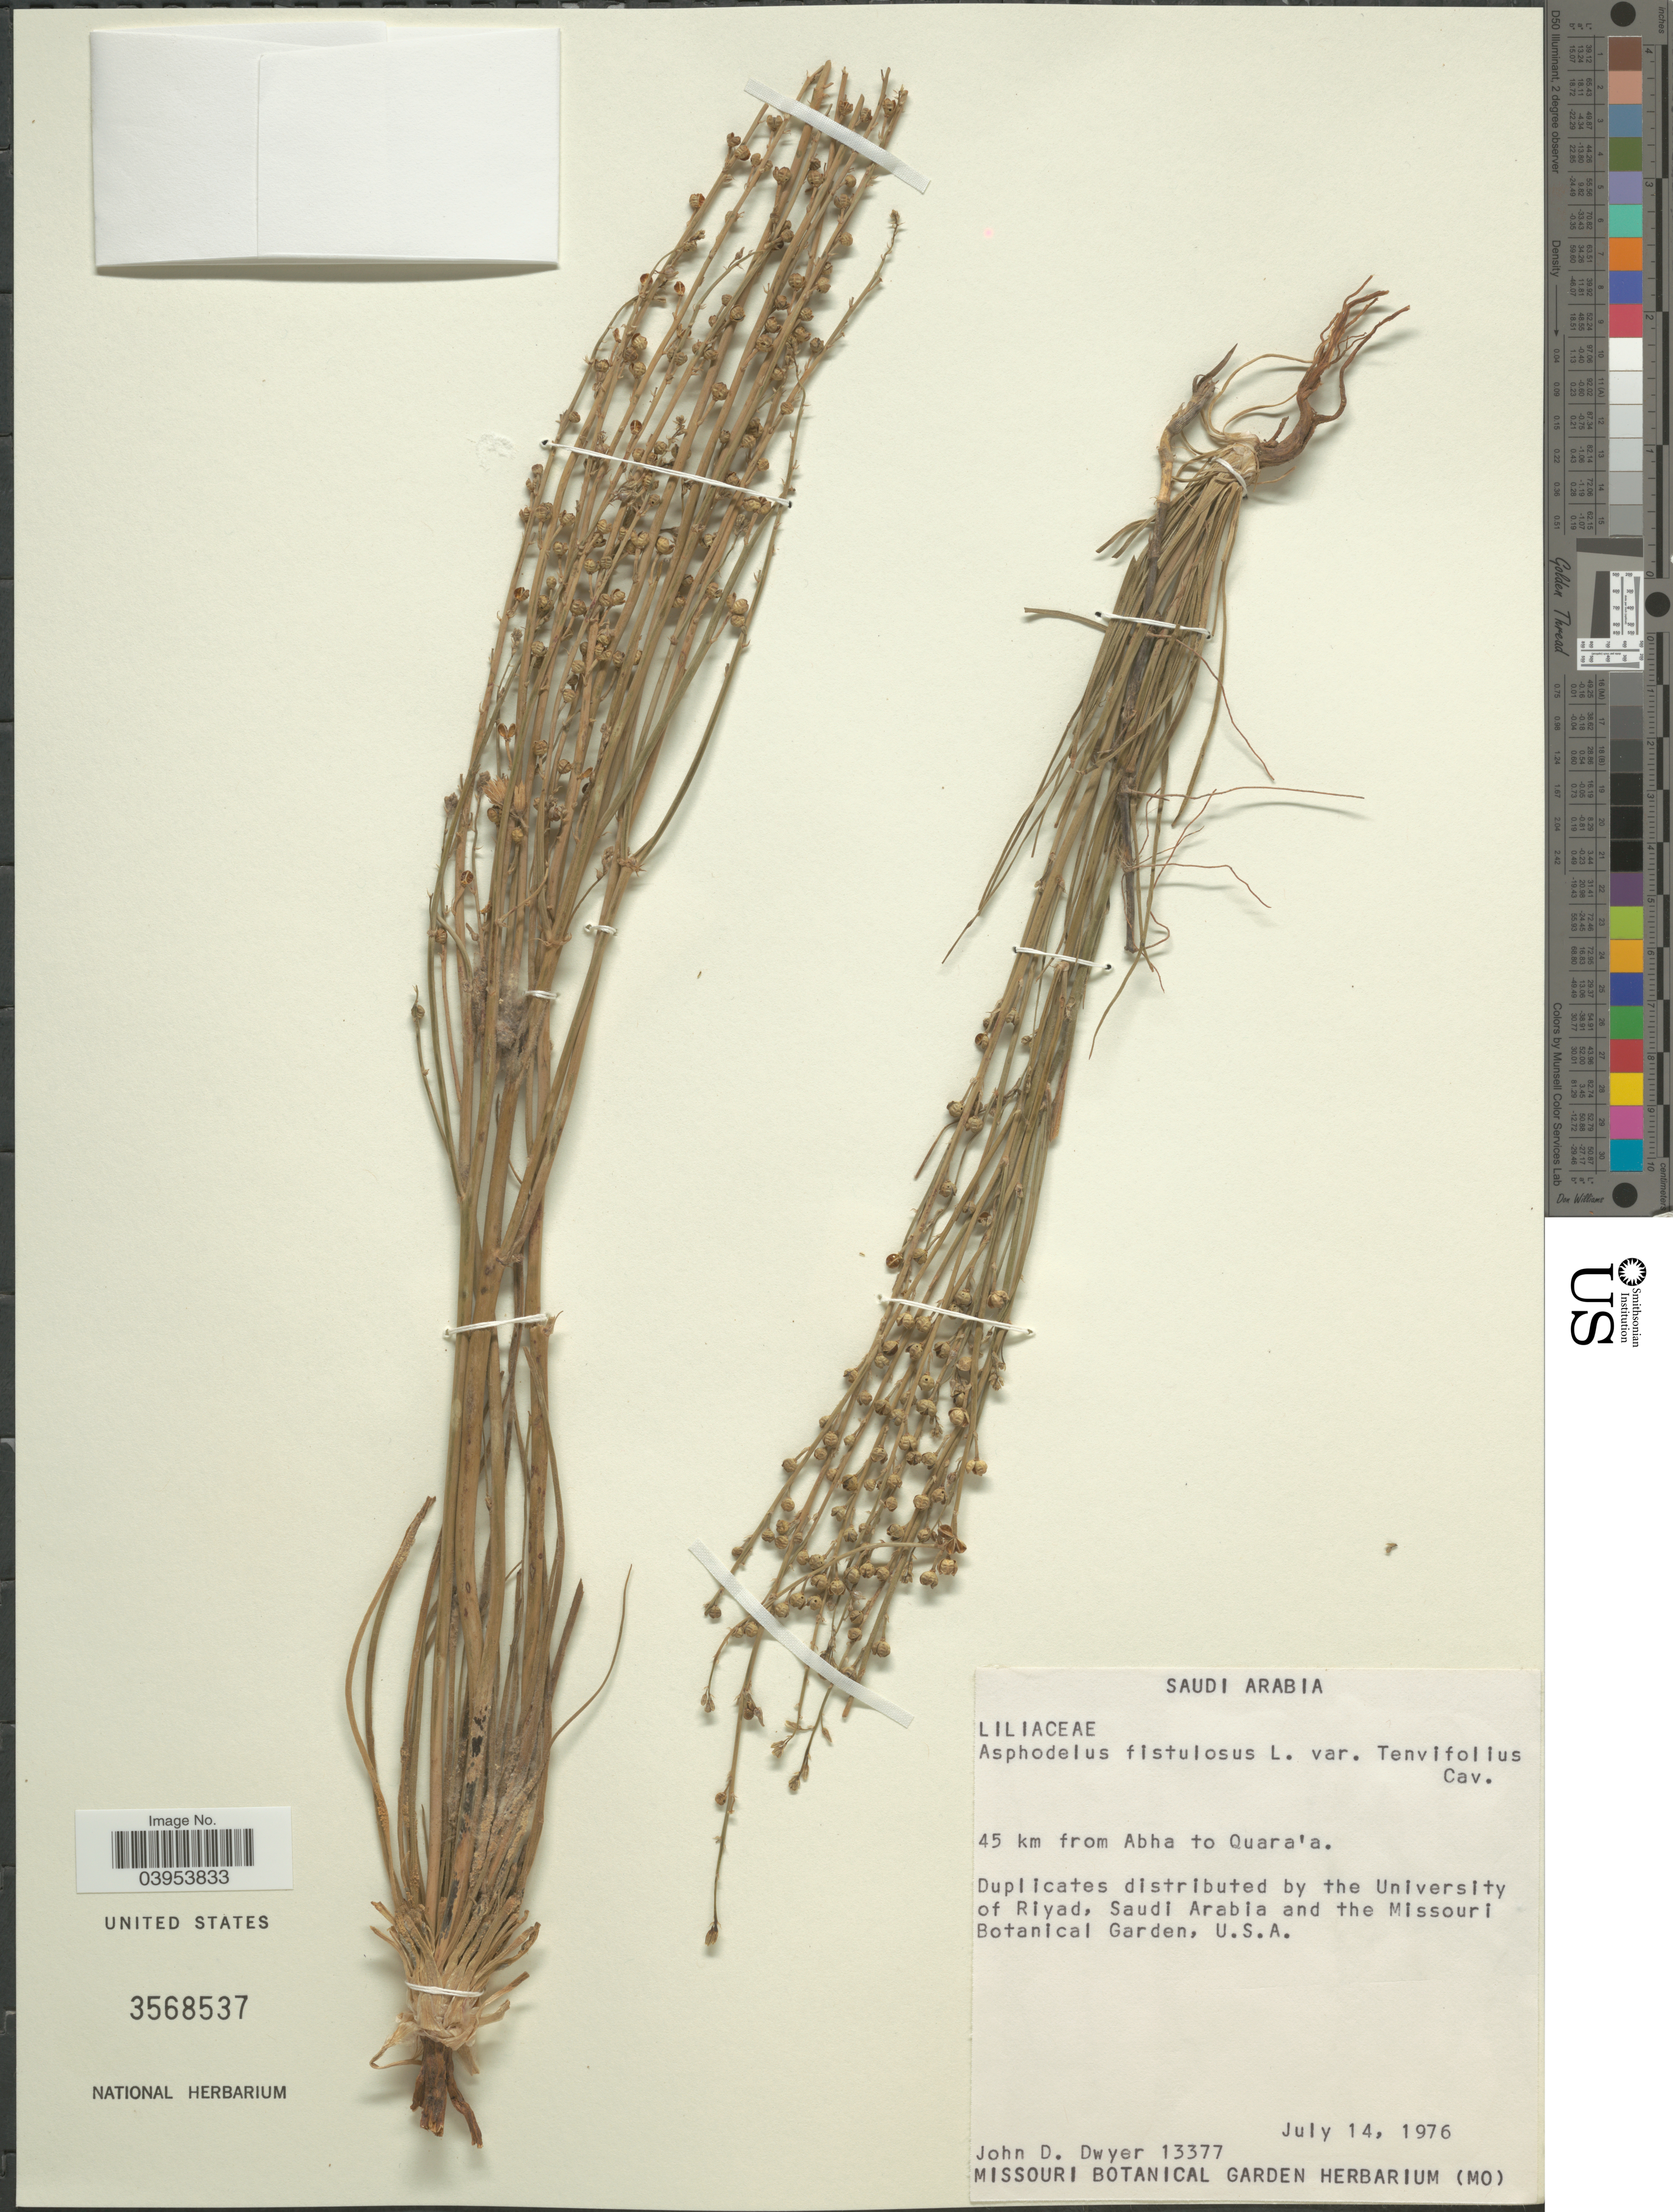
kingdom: Plantae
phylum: Tracheophyta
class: Liliopsida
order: Asparagales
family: Asphodelaceae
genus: Asphodelus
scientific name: Asphodelus fistulosus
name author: L.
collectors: J. D. Dwyer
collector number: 13377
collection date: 1976-07-14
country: Saudi Arabia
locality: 45 km from Abha to Quara'a.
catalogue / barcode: US 3568537